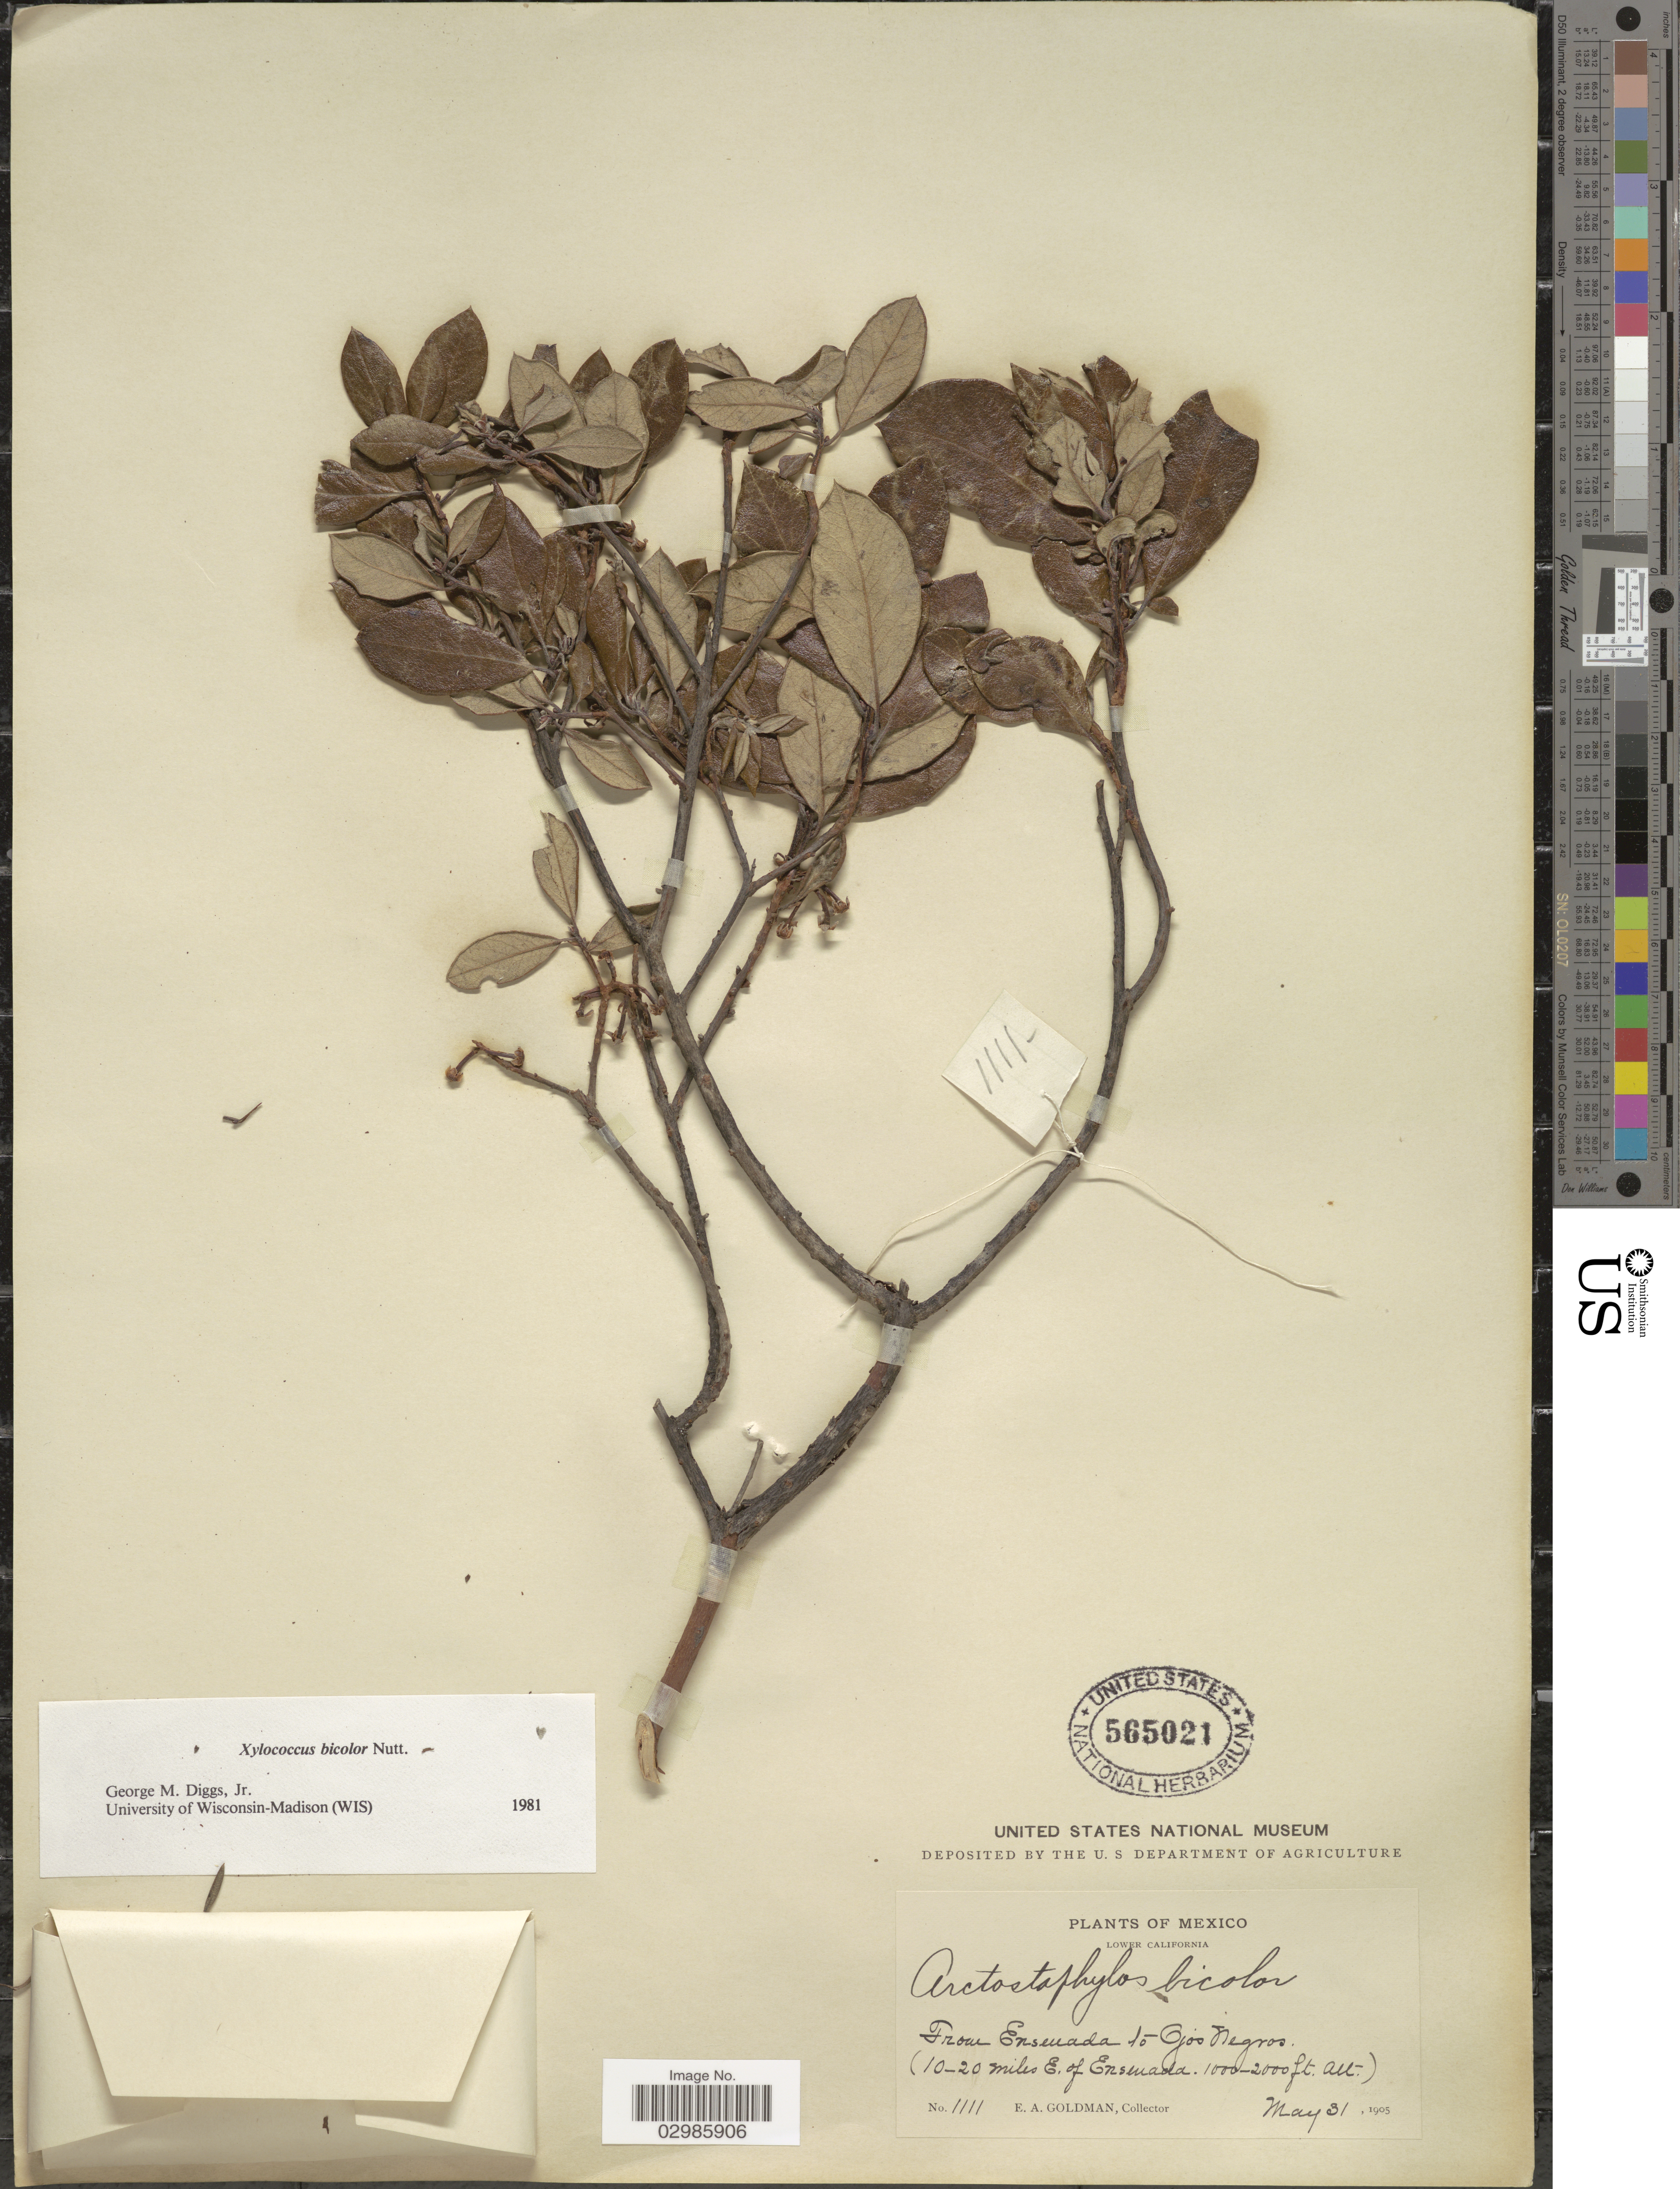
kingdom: Plantae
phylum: Tracheophyta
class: Magnoliopsida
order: Ericales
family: Ericaceae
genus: Xylococcus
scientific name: Xylococcus bicolor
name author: Nutt.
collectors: E. A. Goldman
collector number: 1111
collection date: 1905-05-31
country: Mexico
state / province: Baja California Norte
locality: Lower California. From Ensenada to Ojos Negros (10-20 miles E. of Ensenada).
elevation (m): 305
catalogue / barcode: US 565021